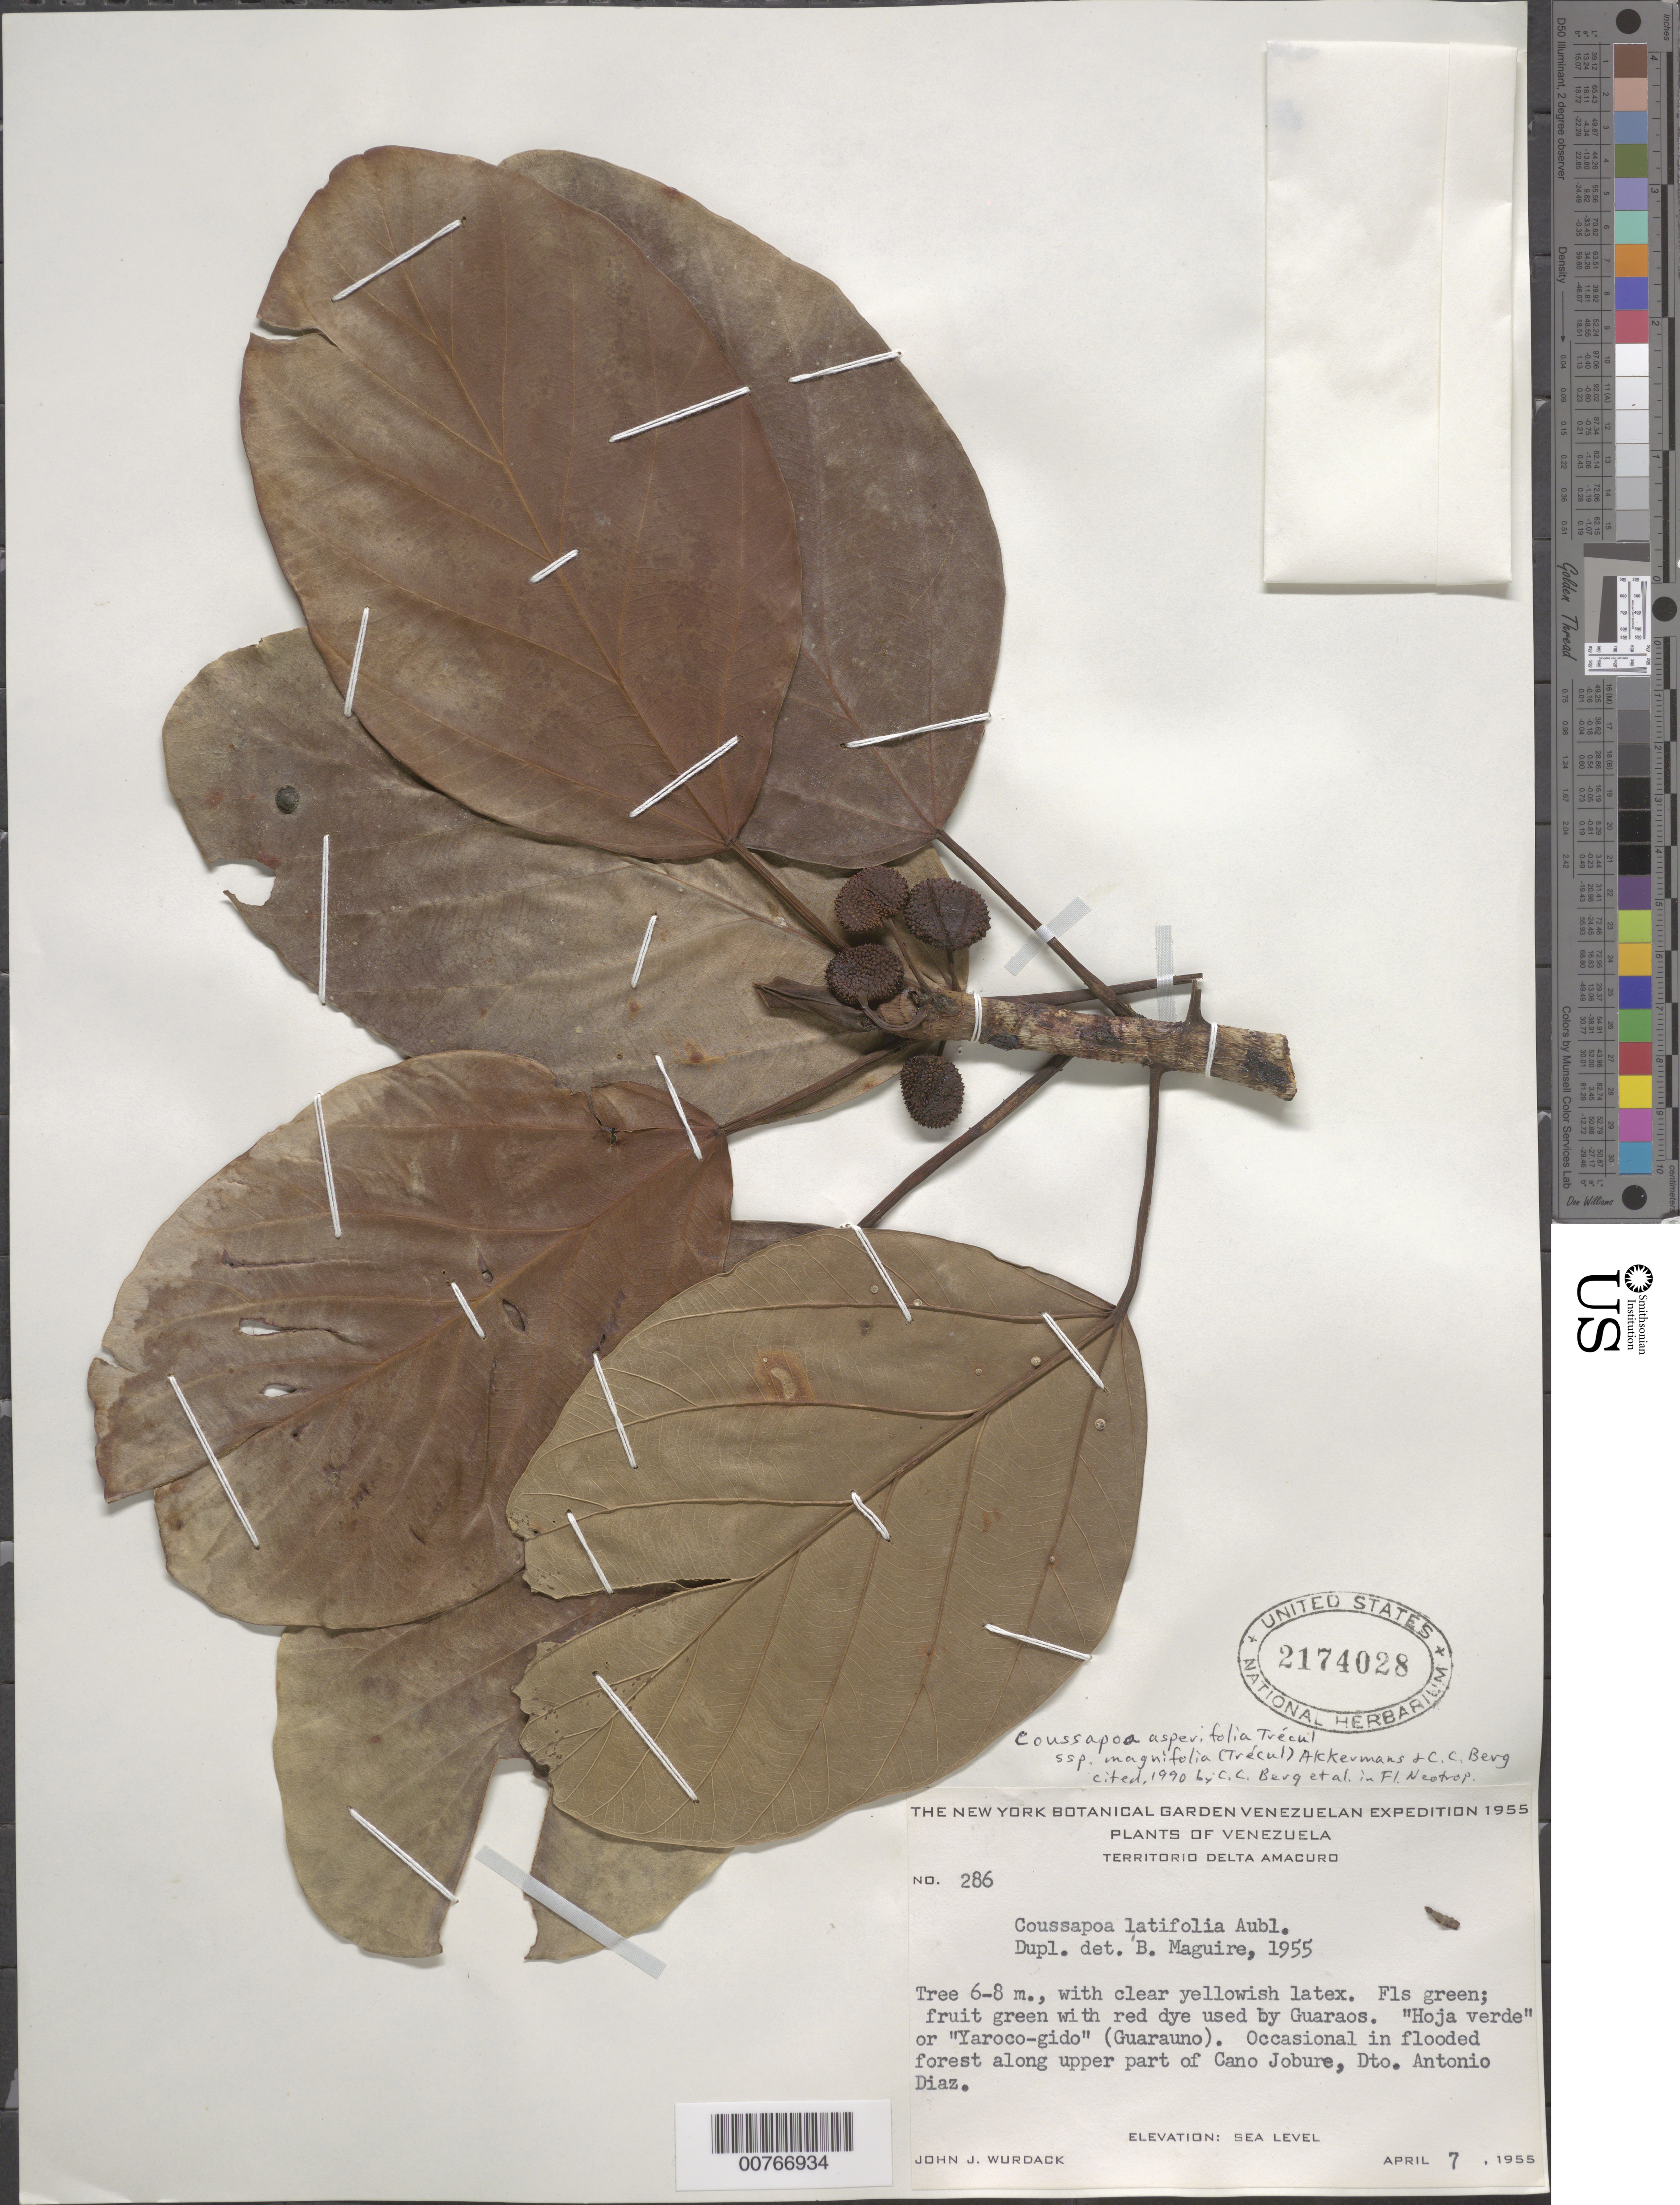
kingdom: Plantae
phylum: Tracheophyta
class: Magnoliopsida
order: Rosales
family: Urticaceae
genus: Coussapoa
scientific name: Coussapoa asperifolia subsp. magnifolia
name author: (Trécul) Akkermans & C.C. Berg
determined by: Berg, C. C.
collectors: J. J. Wurdack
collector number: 286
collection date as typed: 7-Apr-55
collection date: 1955-04-07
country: Venezuela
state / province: Delta Amacuro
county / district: Antonio Díaz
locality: Caño Jobure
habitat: Flooded forest along upper part of caño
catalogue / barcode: US 2174028